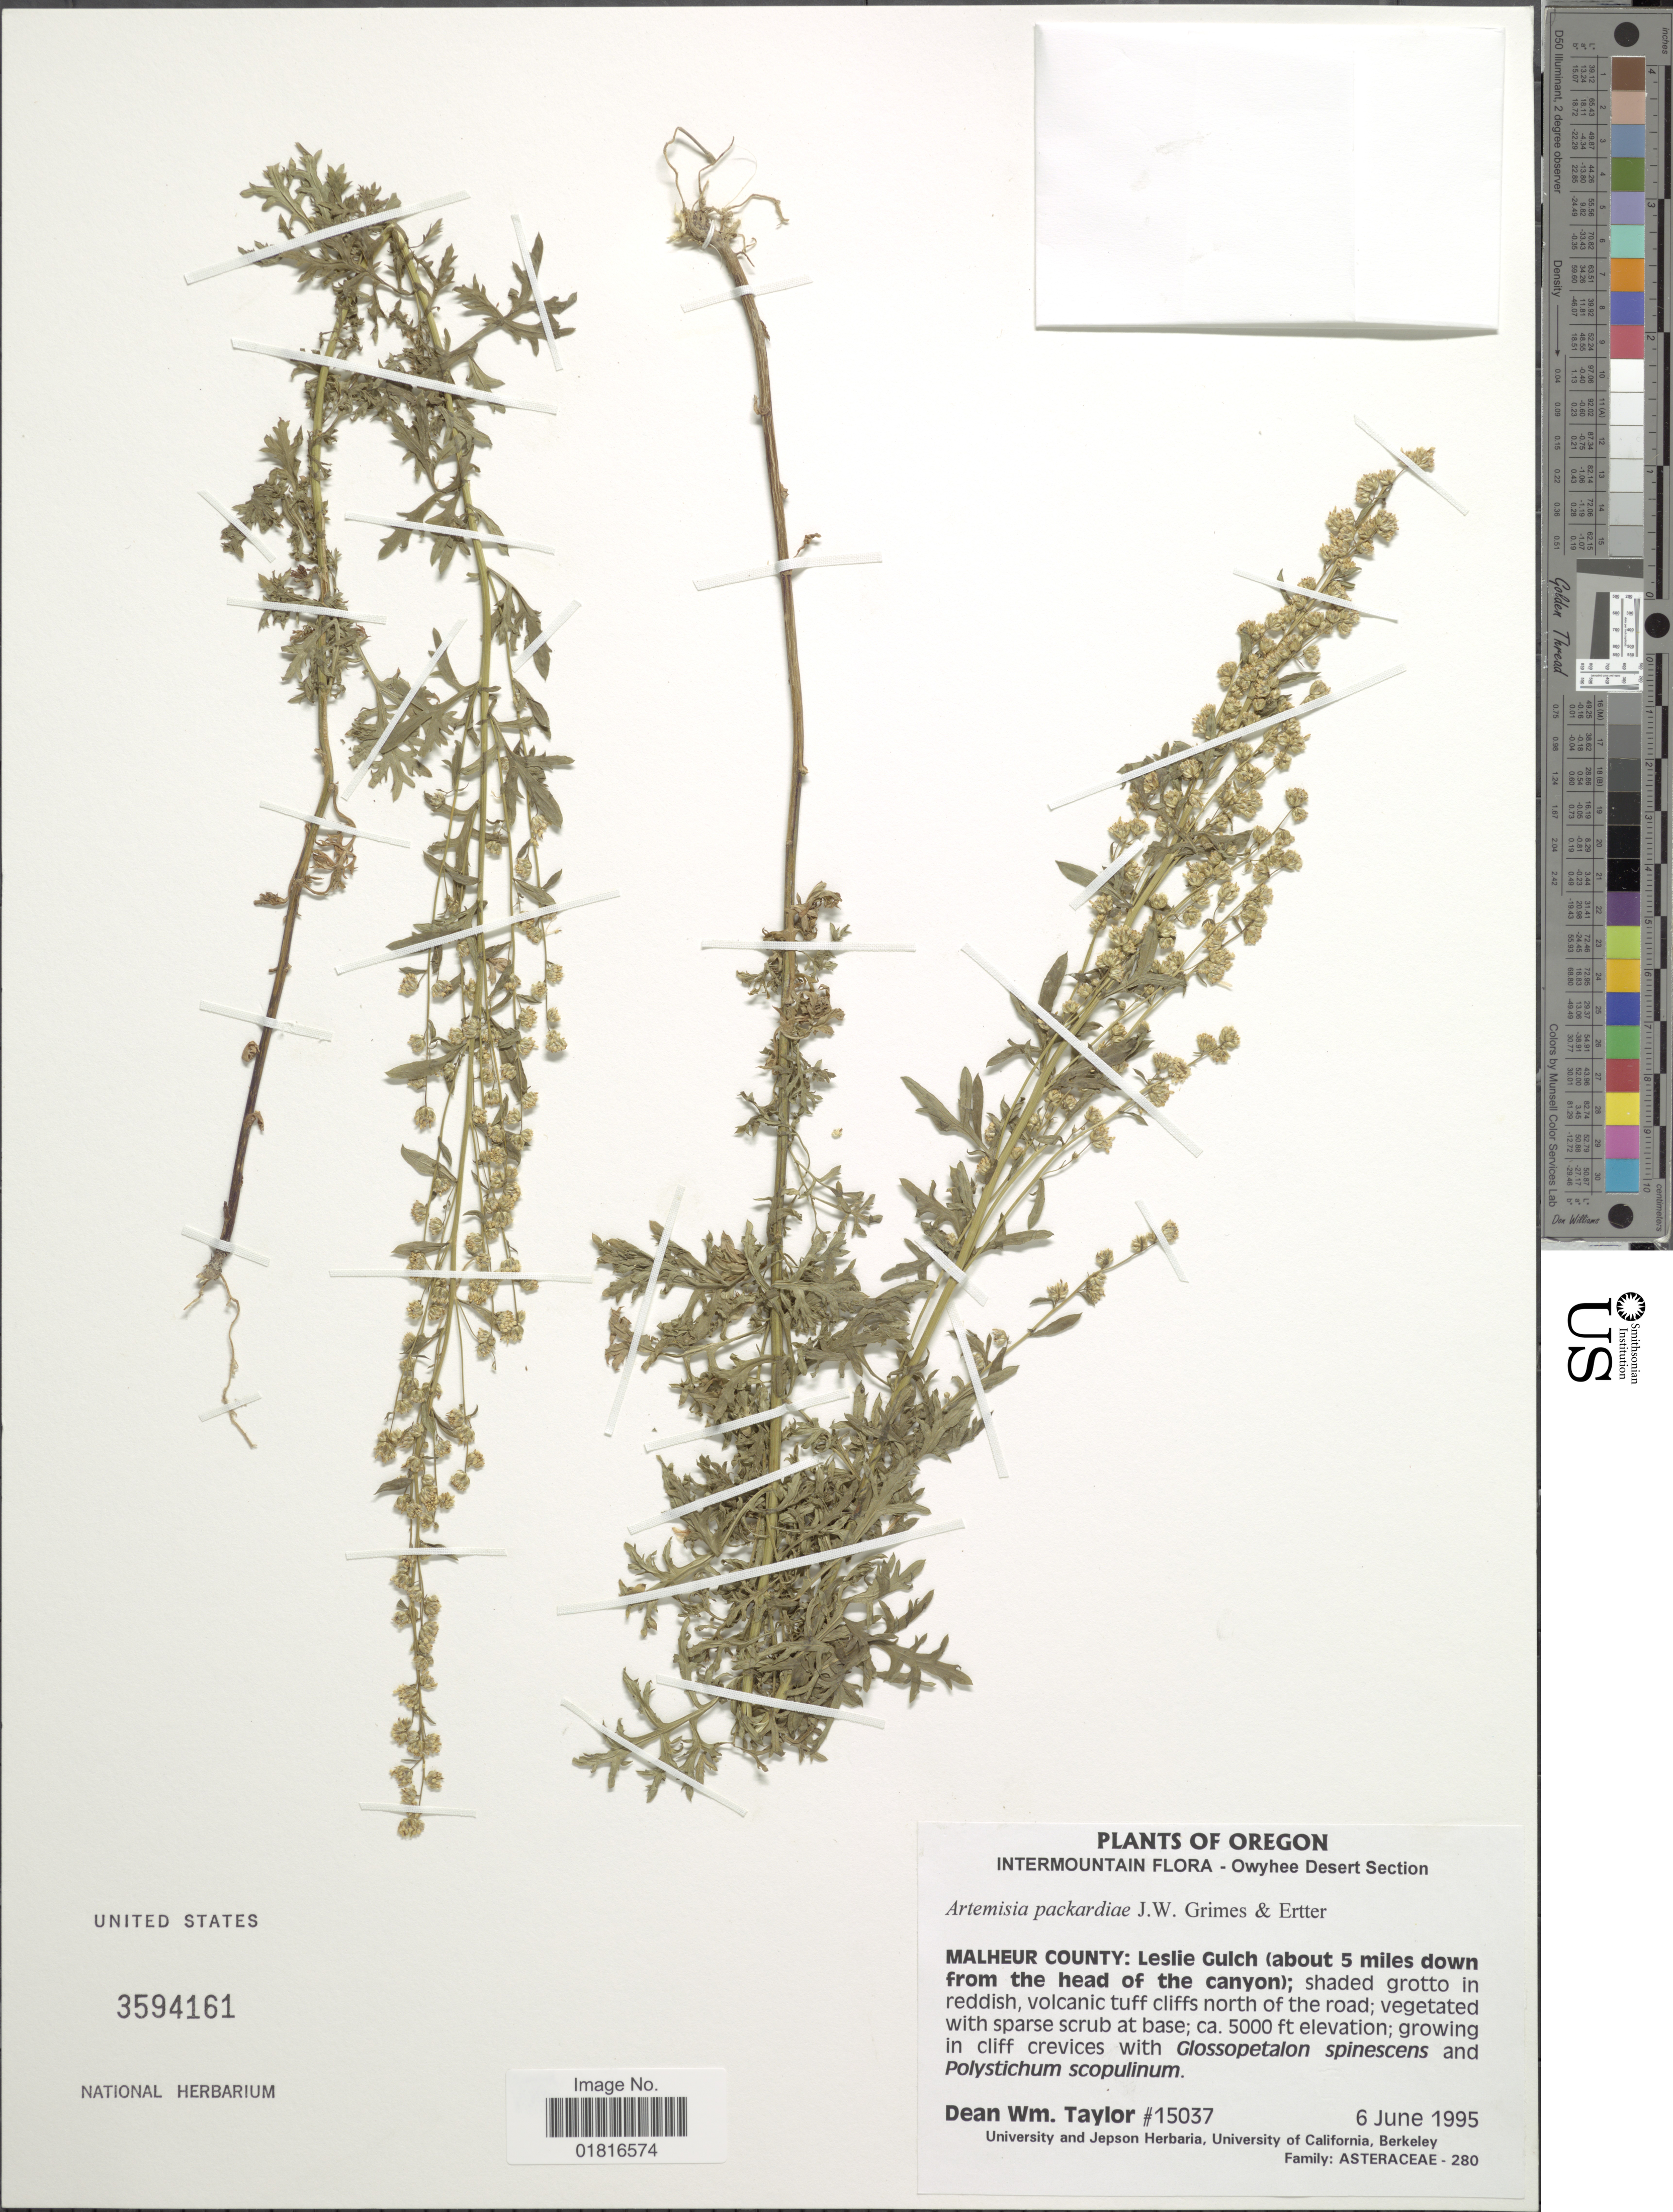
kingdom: Plantae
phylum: Tracheophyta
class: Magnoliopsida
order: Asterales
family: Asteraceae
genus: Artemisia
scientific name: Artemisia packardiae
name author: J.W. Grimes & Ertter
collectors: D. W. Taylor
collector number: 15037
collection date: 1995-06-06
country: United States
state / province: Oregon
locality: Intermountain - Owyhee Desert region, Malheur County: Leslie Gulch (about 5 miles down from the head of the canyon); sahded grotto in reddish, volcanic tuff cliffs north of the road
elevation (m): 1524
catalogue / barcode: US 3594161